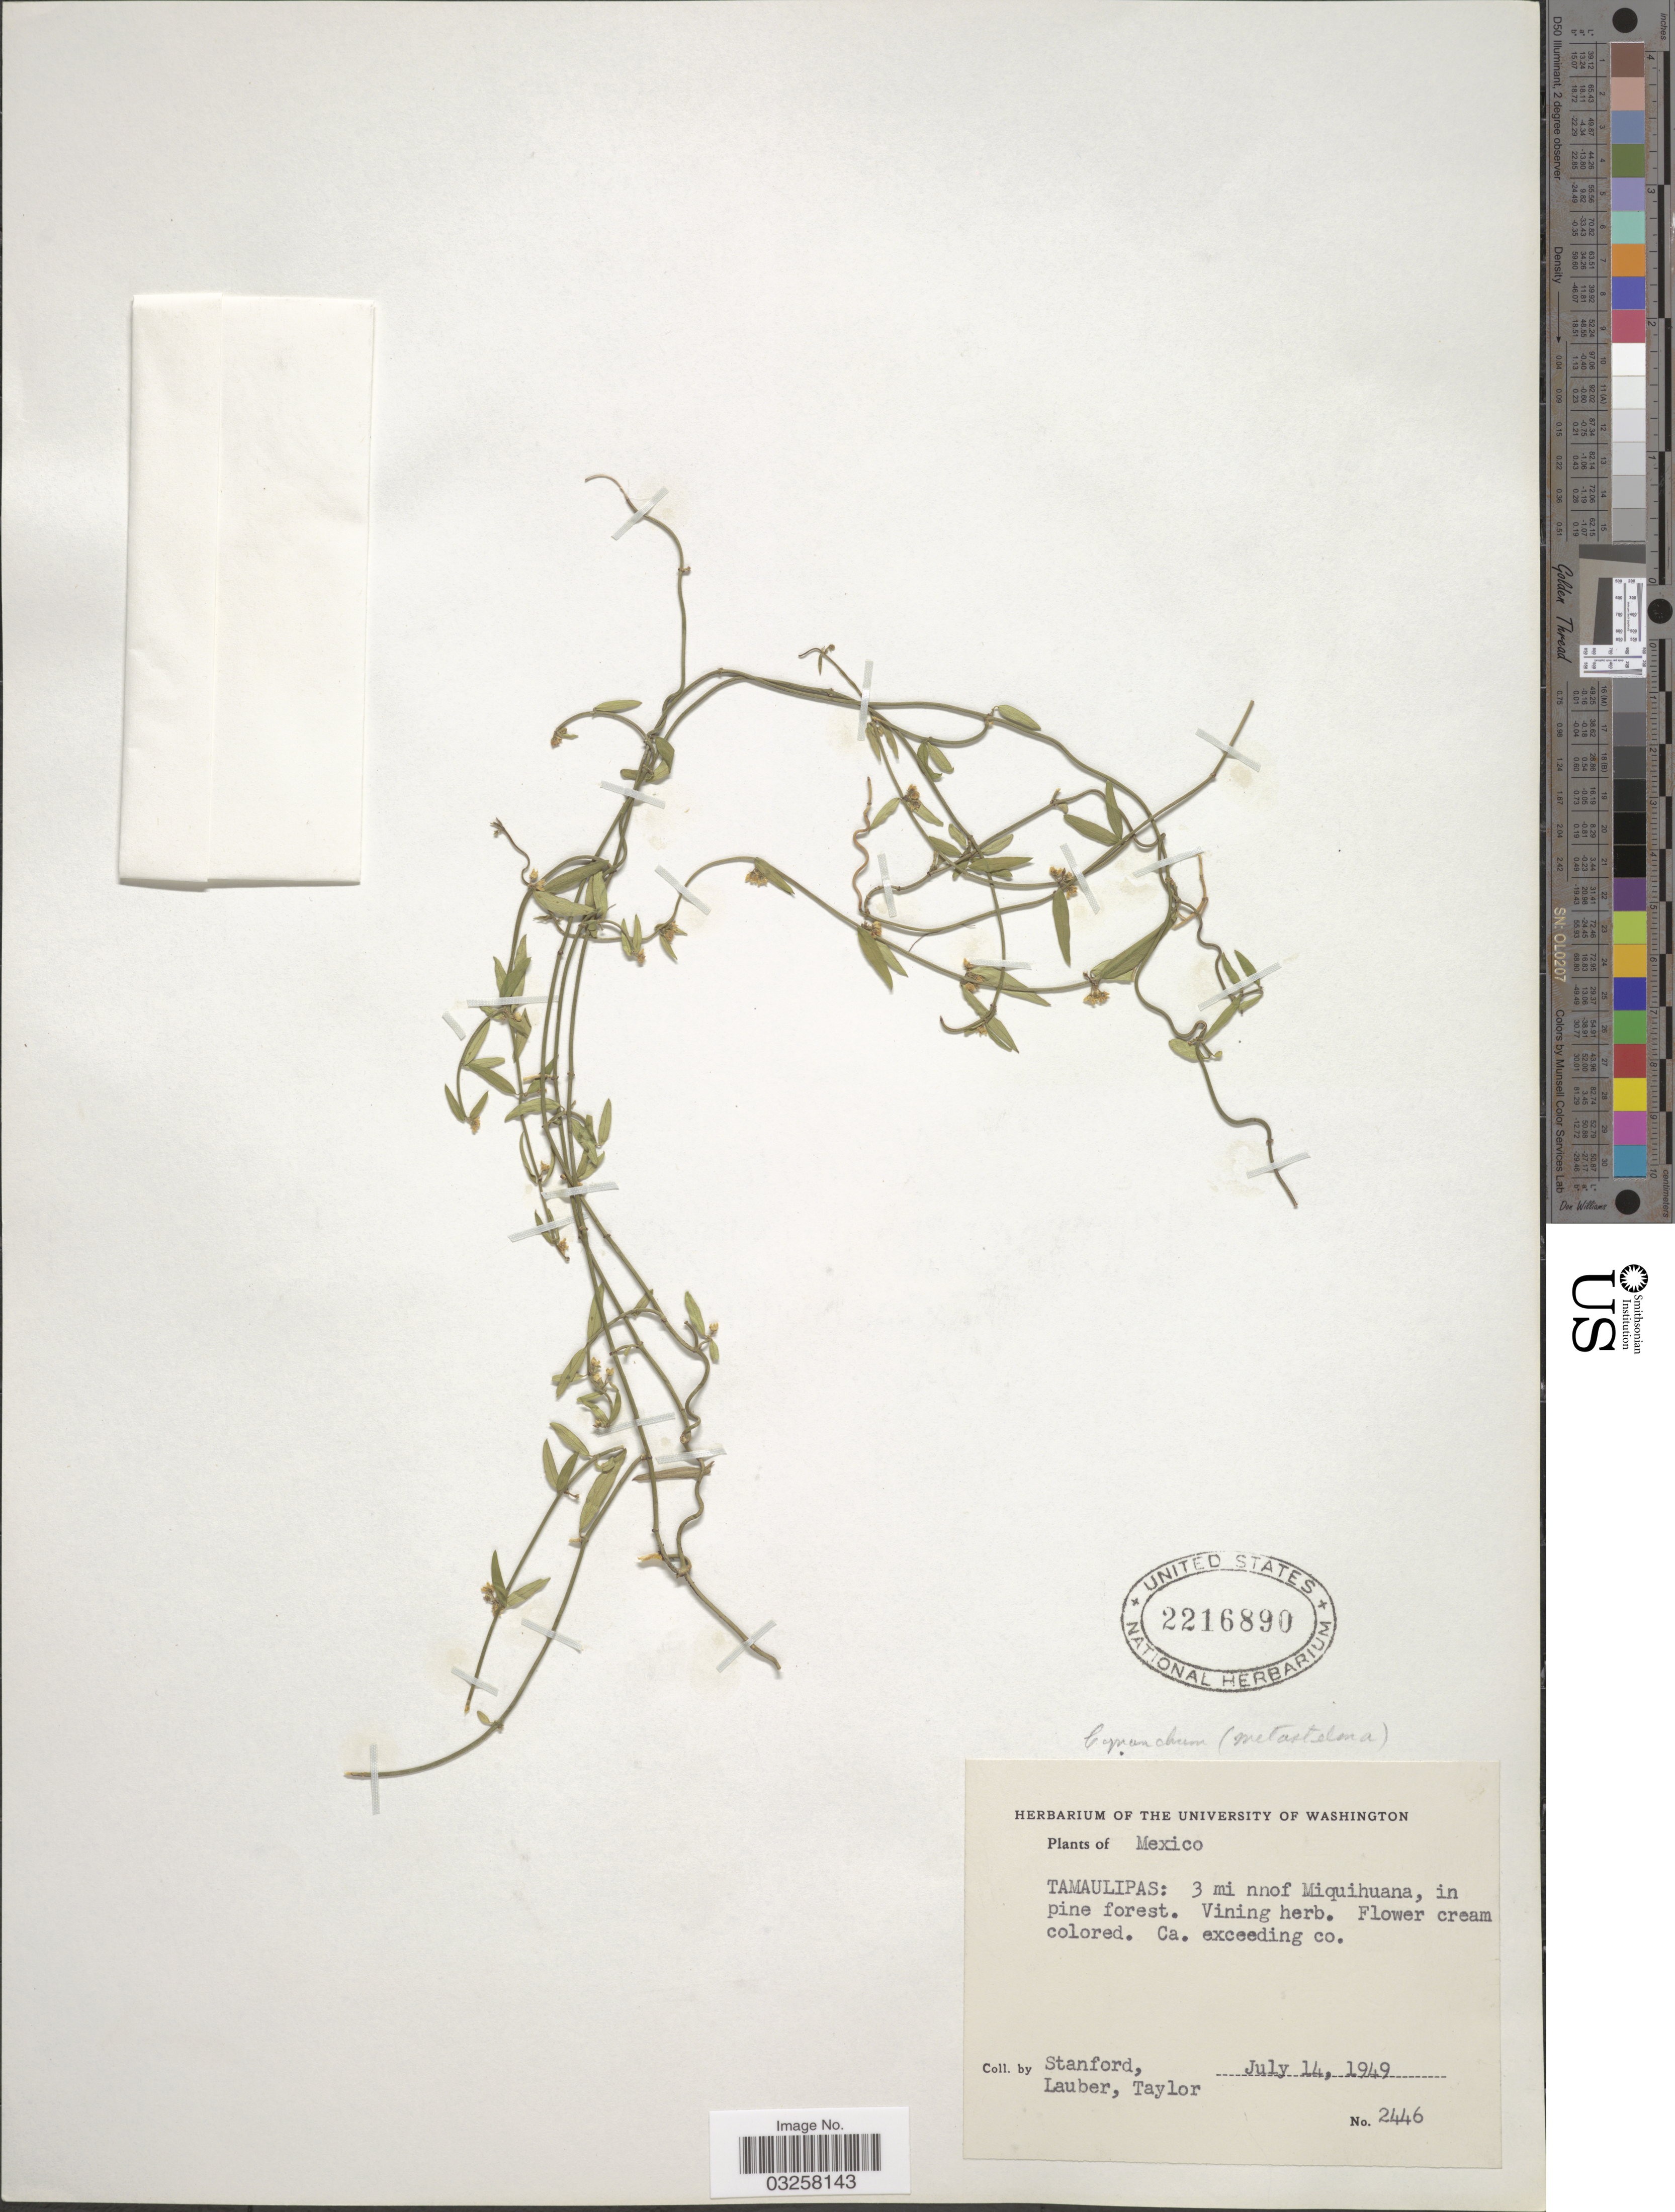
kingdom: Plantae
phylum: Tracheophyta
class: Magnoliopsida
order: Gentianales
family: Apocynaceae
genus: Metastelma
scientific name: Metastelma sp.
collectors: -. Stanford, -. Lauber & -. Taylor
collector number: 2446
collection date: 1949-07-14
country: Mexico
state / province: Tamaulipas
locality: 3 mi nnof Miquihuana, in pine forest.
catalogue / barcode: US 2216890